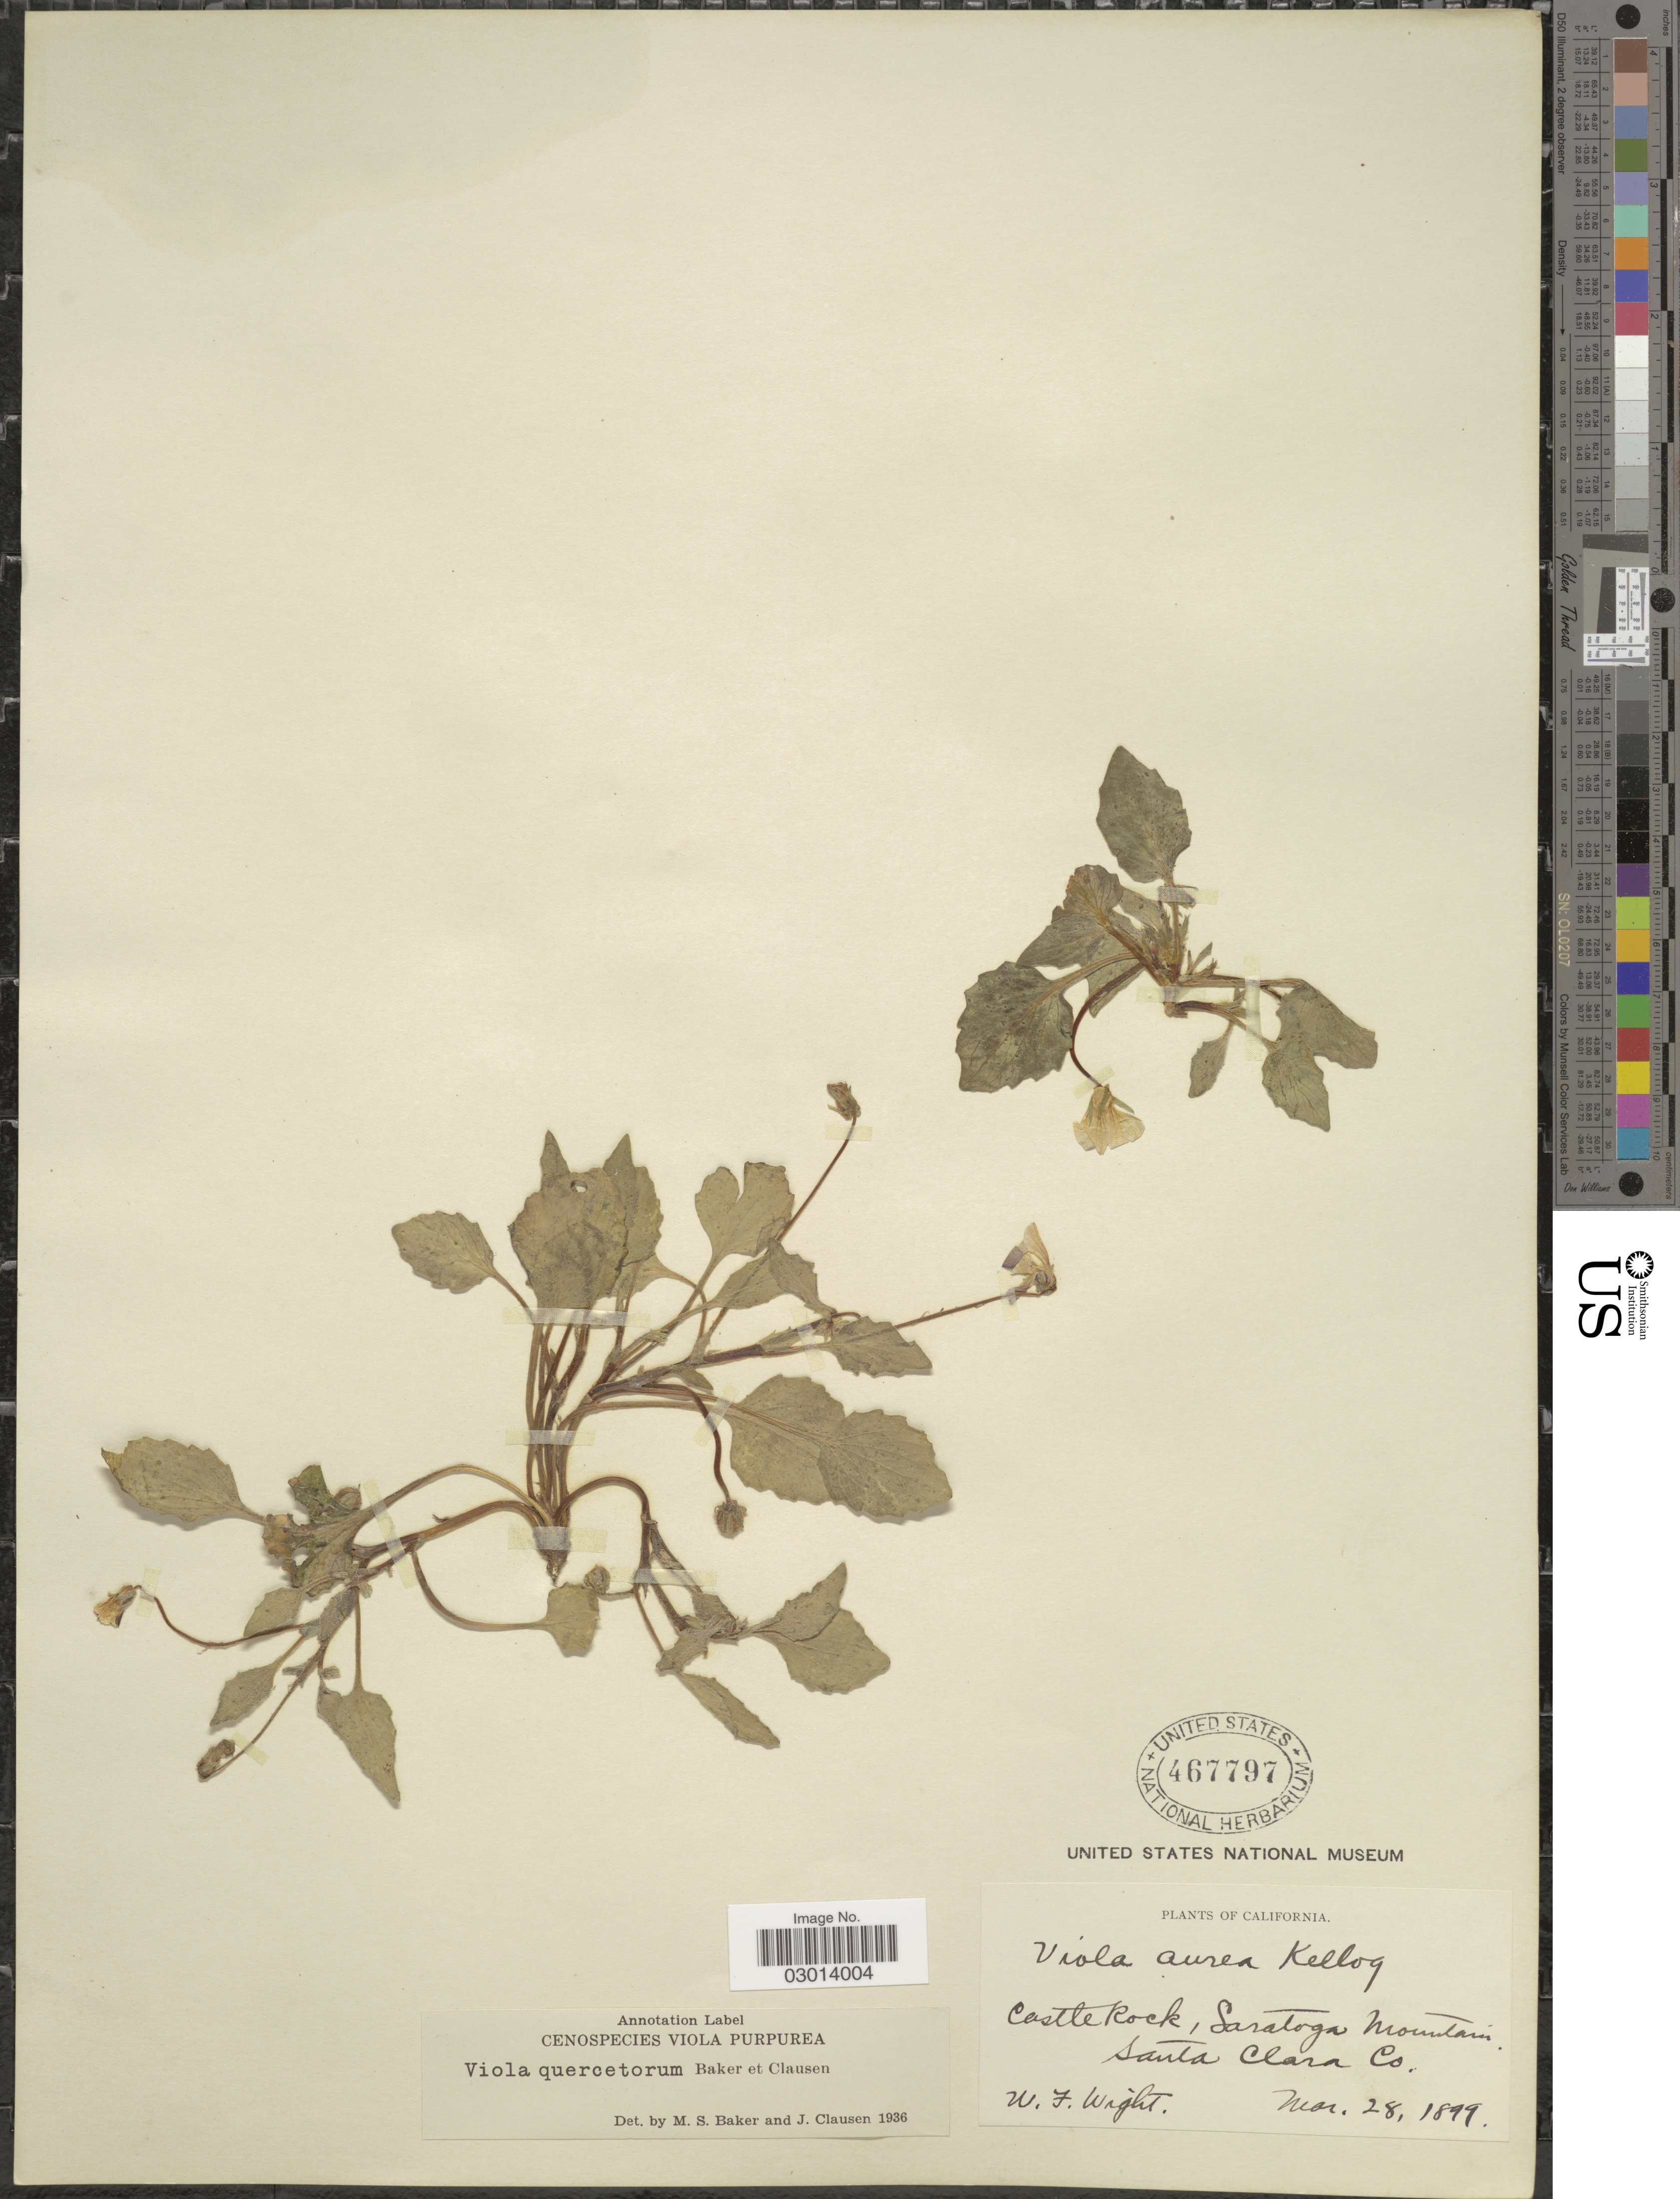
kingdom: Plantae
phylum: Tracheophyta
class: Magnoliopsida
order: Malpighiales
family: Violaceae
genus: Viola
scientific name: Viola quercetorum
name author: M.S. Baker & J.C. Clausen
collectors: W. F. Wright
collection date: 1899-03-28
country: United States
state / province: California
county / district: Santa Clara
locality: Castle Rock, Saratoga Mountain. Santa Clara Co.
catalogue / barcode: US 467797